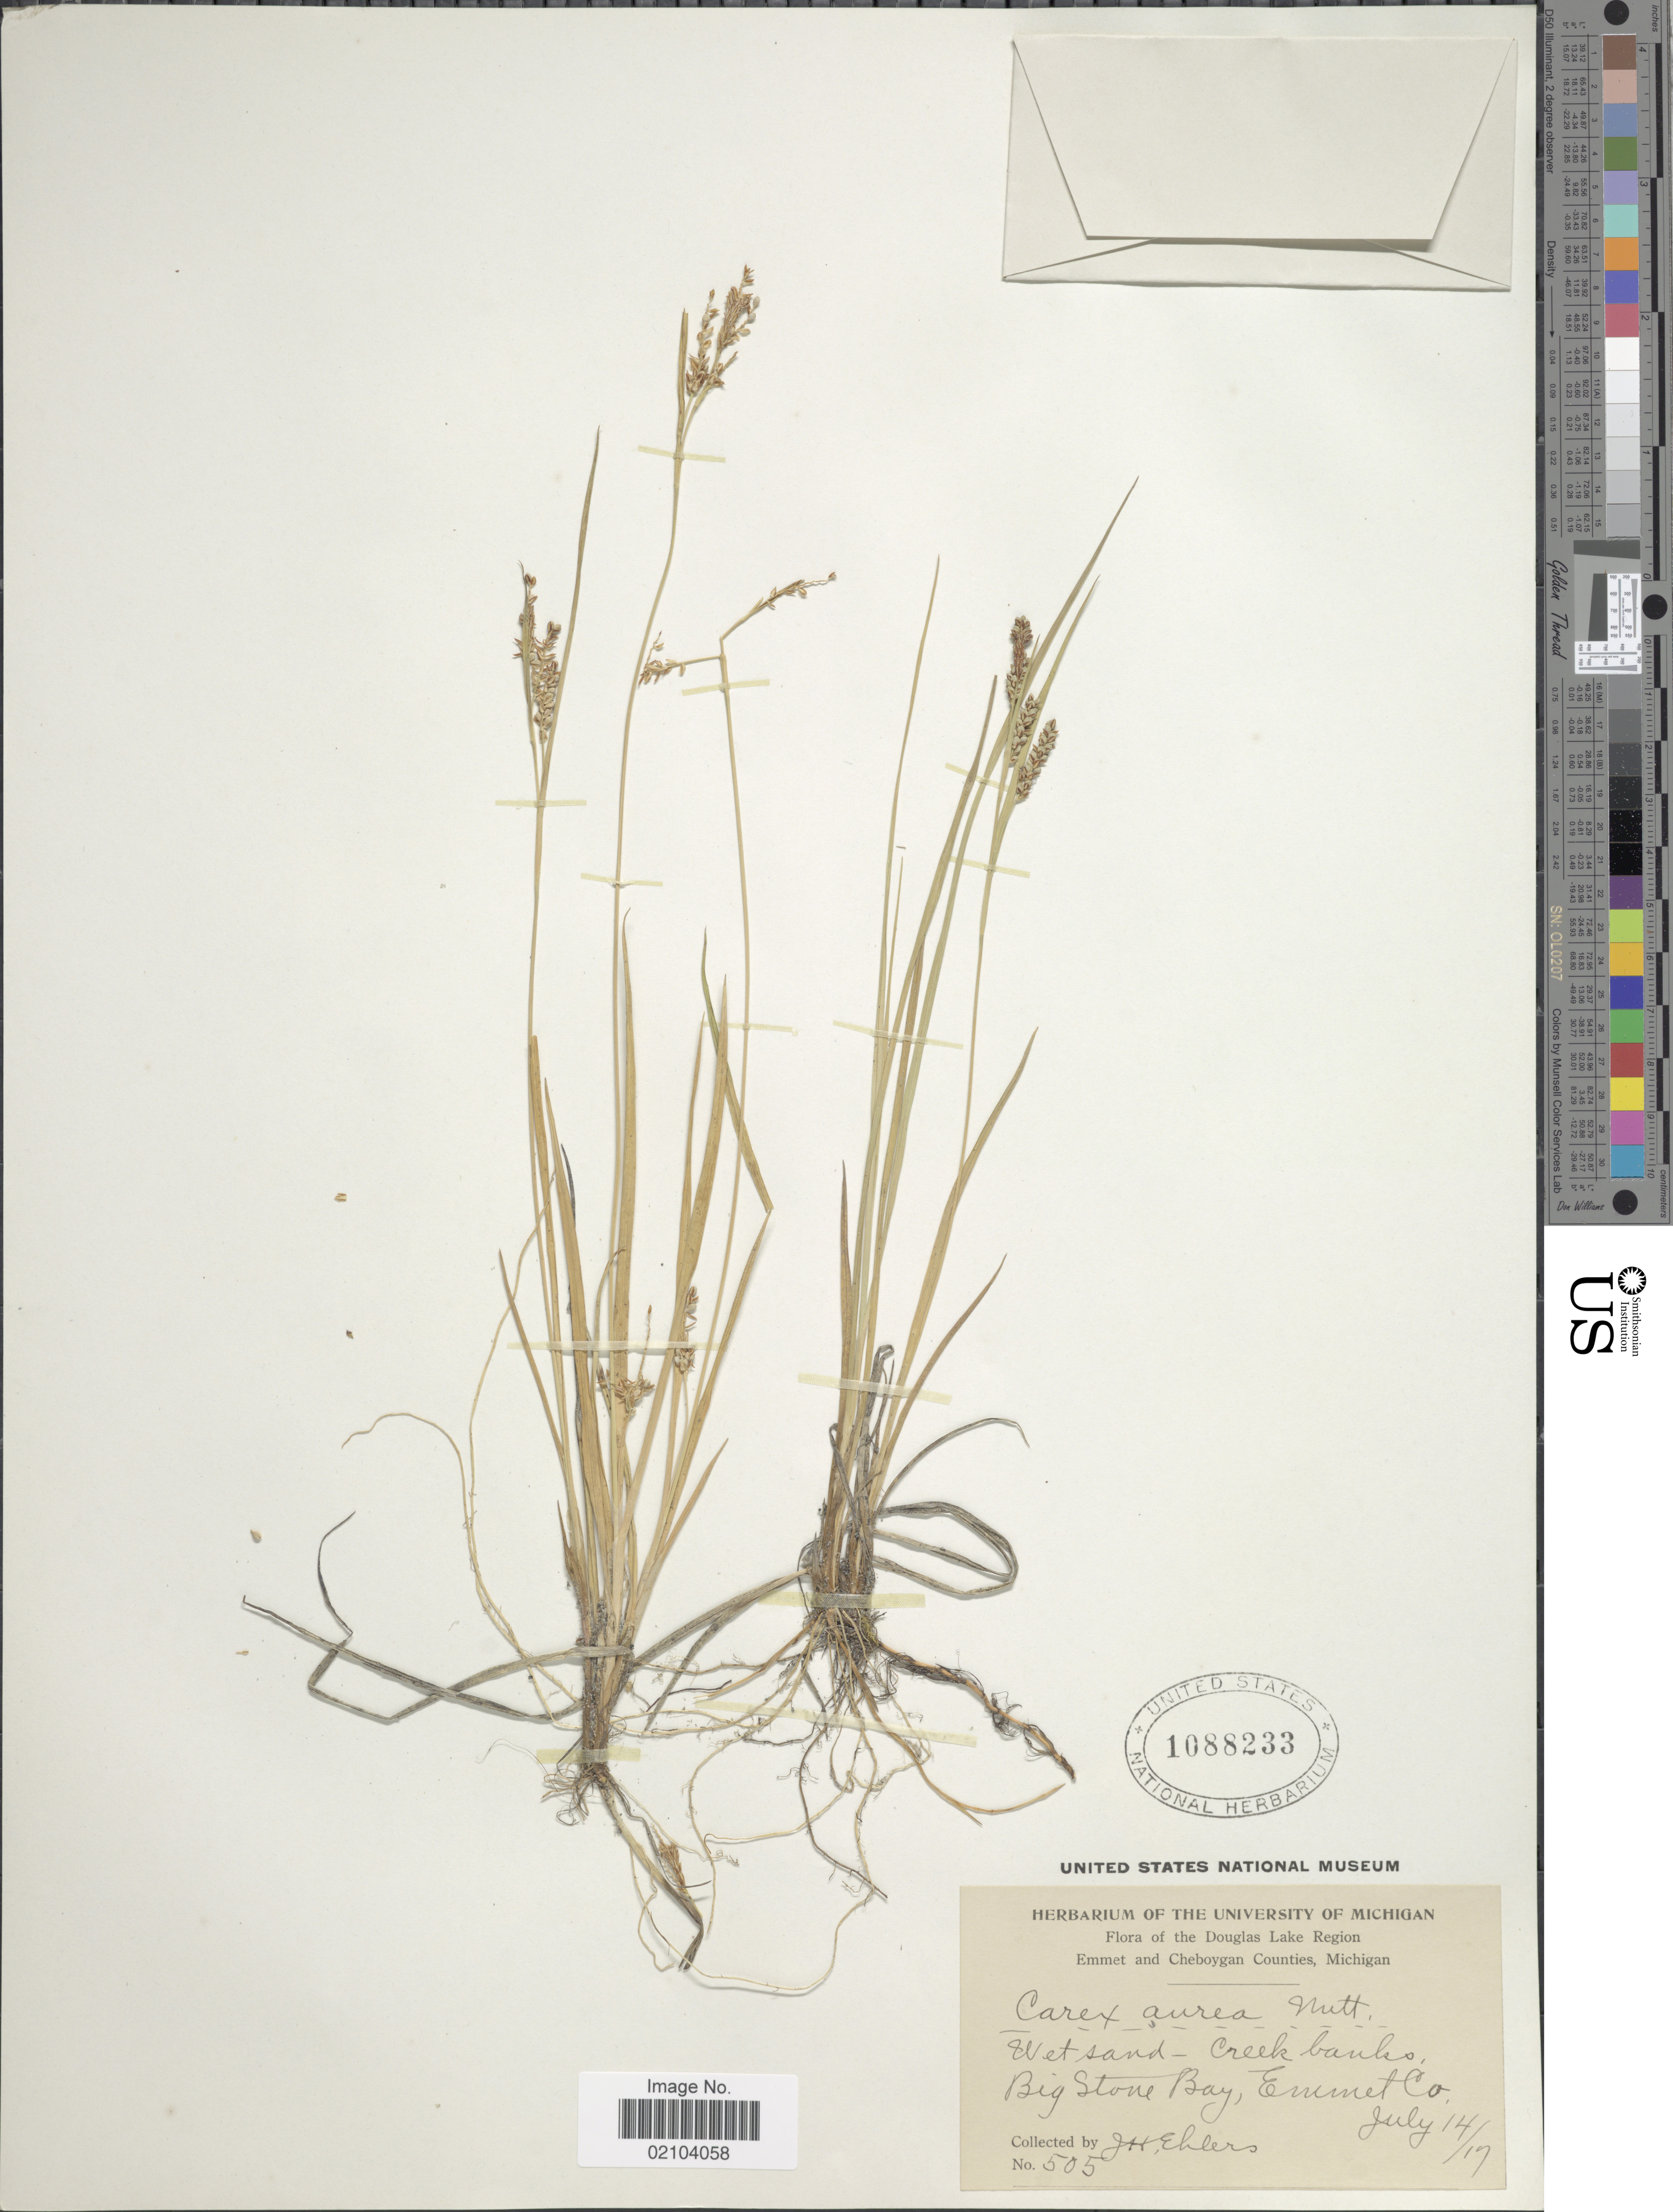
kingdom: Plantae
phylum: Tracheophyta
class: Liliopsida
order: Poales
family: Cyperaceae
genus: Carex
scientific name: Carex aurea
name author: Nutt.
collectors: J. H. Ehlers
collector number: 505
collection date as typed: Transcribed d/m/y: 14/7/17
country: United States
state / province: Michigan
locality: Douglas Lake Region. Emmet and Cheboygan Counties. Creek banks, Big Stone Bay, Emmet Co.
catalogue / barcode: US 1088233